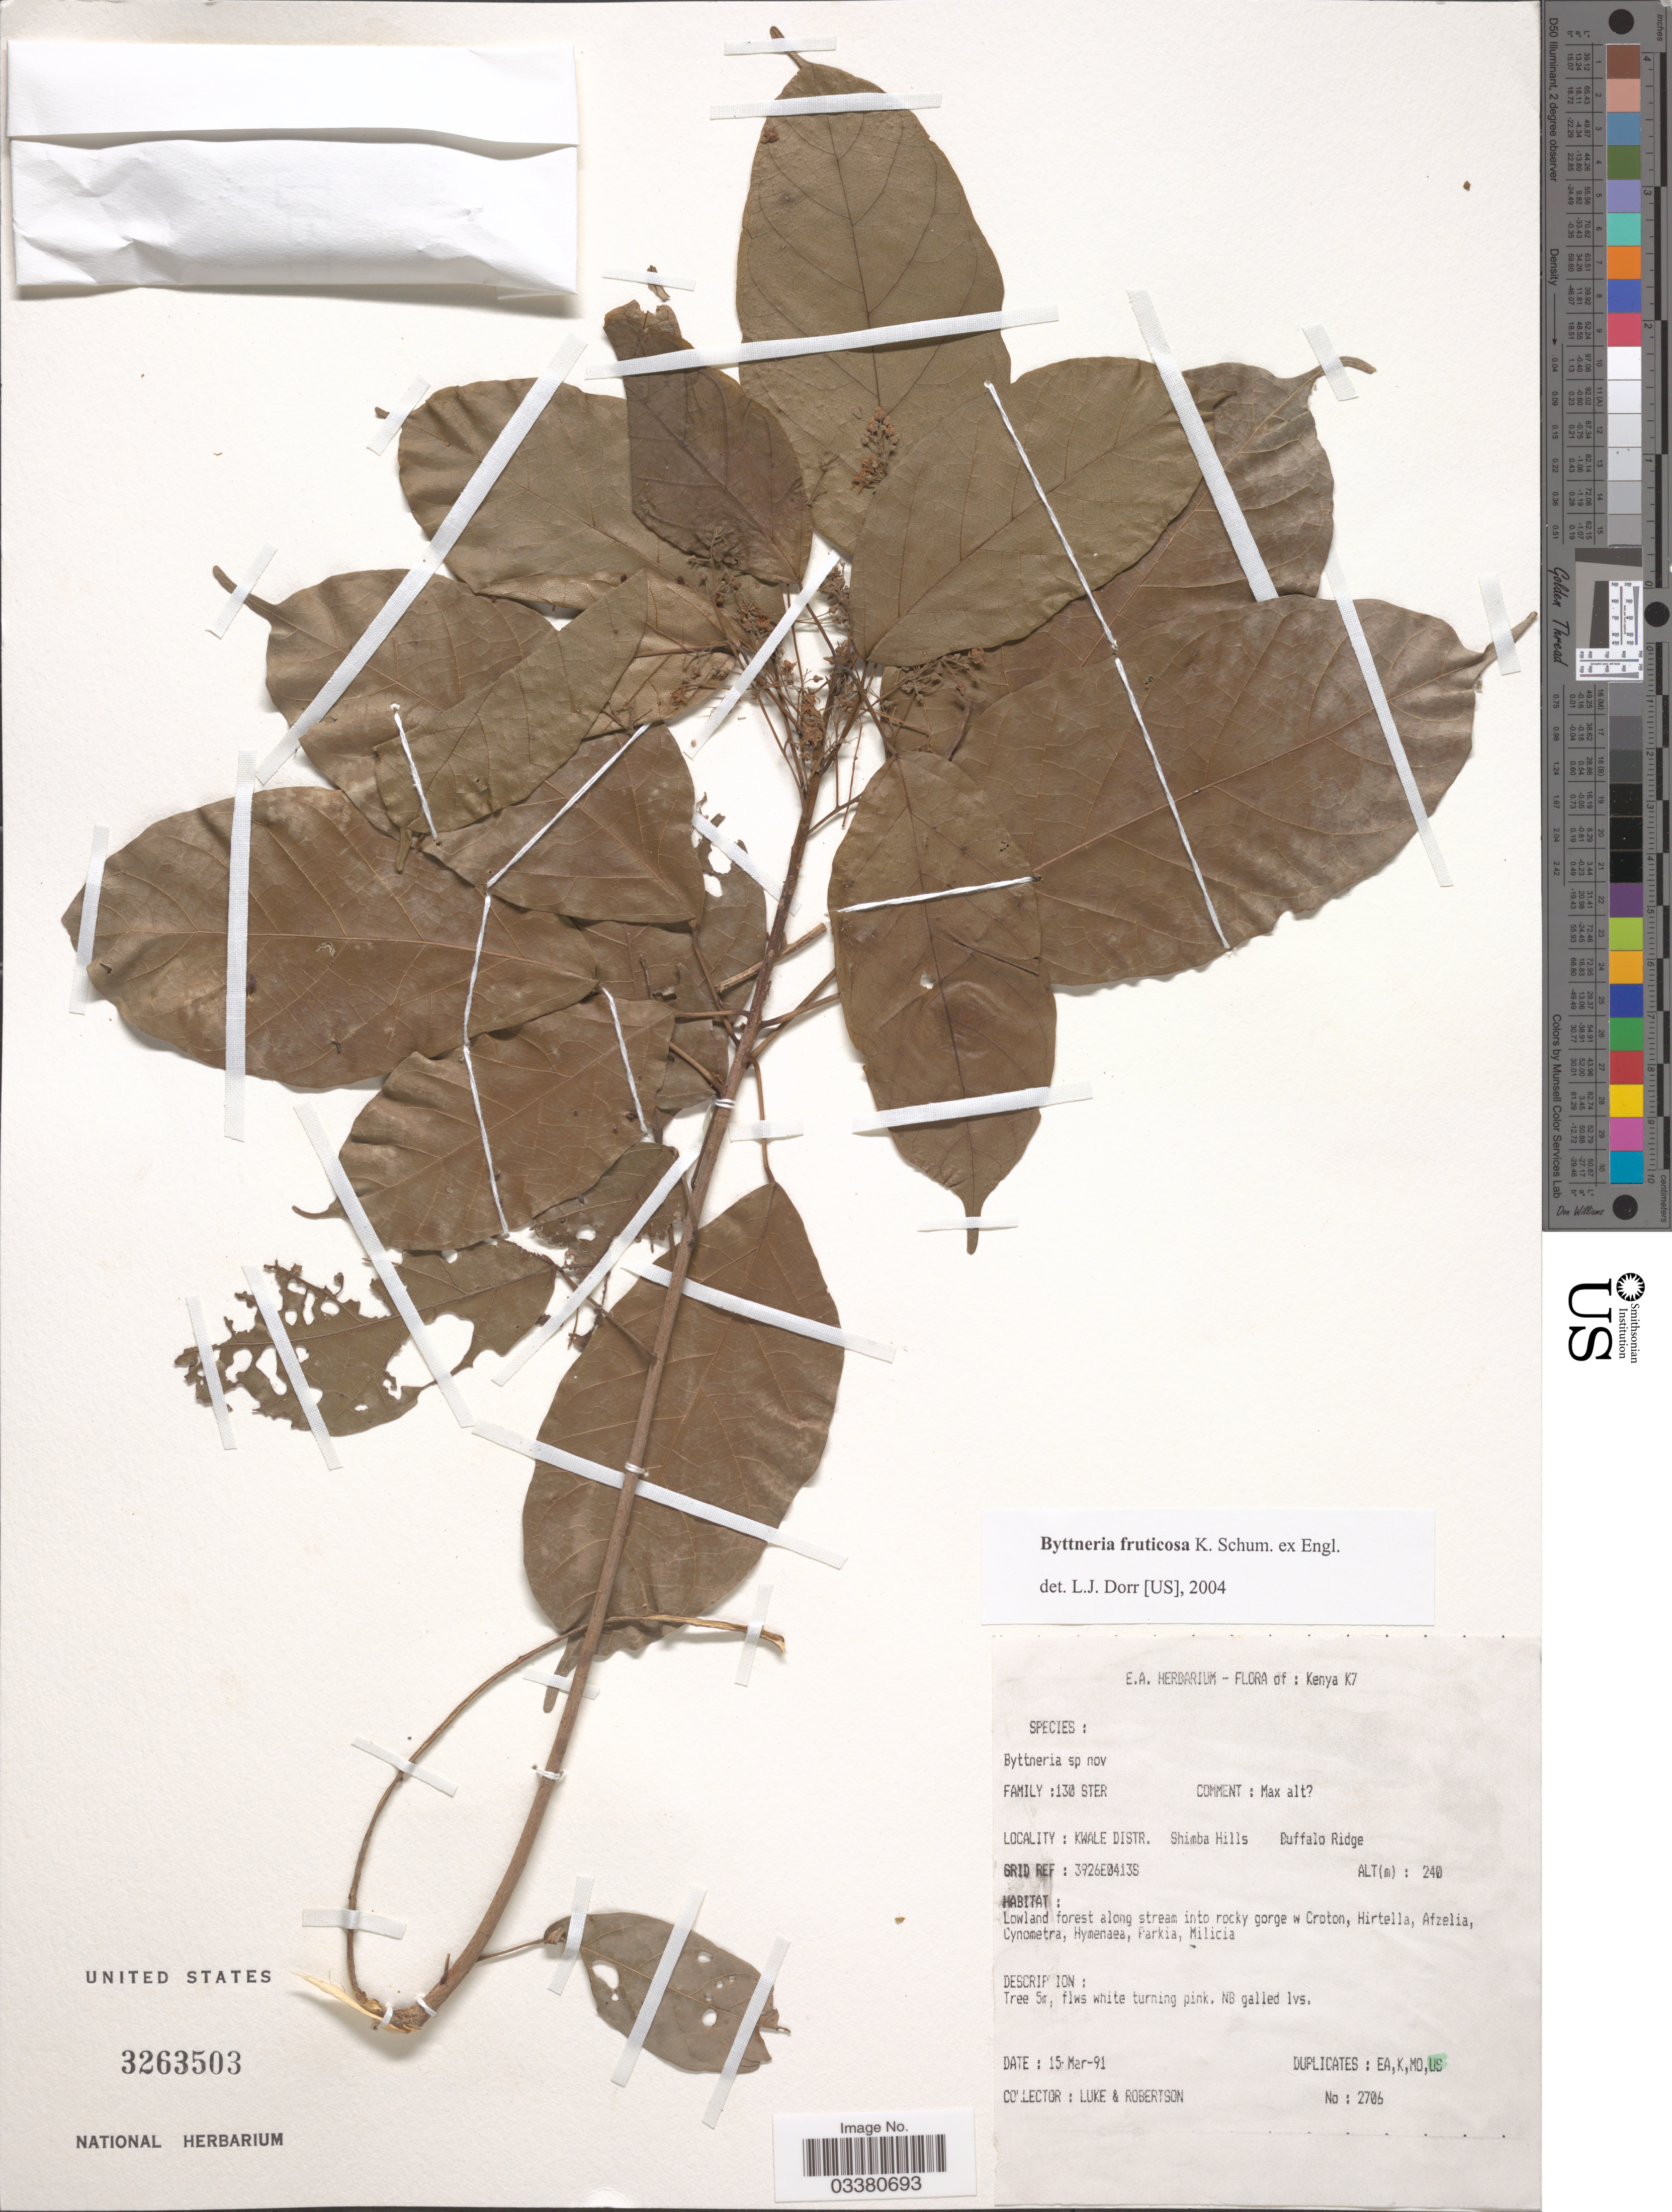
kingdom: Plantae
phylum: Tracheophyta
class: Magnoliopsida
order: Malvales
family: Malvaceae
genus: Byttneria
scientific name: Byttneria fruticosa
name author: K. Schum.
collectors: -. Luke & -. Robertson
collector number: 2706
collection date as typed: Transcribed d/m/y: 15/3/91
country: Kenya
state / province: Kwale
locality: K7. Kwale Distr. Shimba Hill Buffalo Ridge.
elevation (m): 240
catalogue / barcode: US 3263503